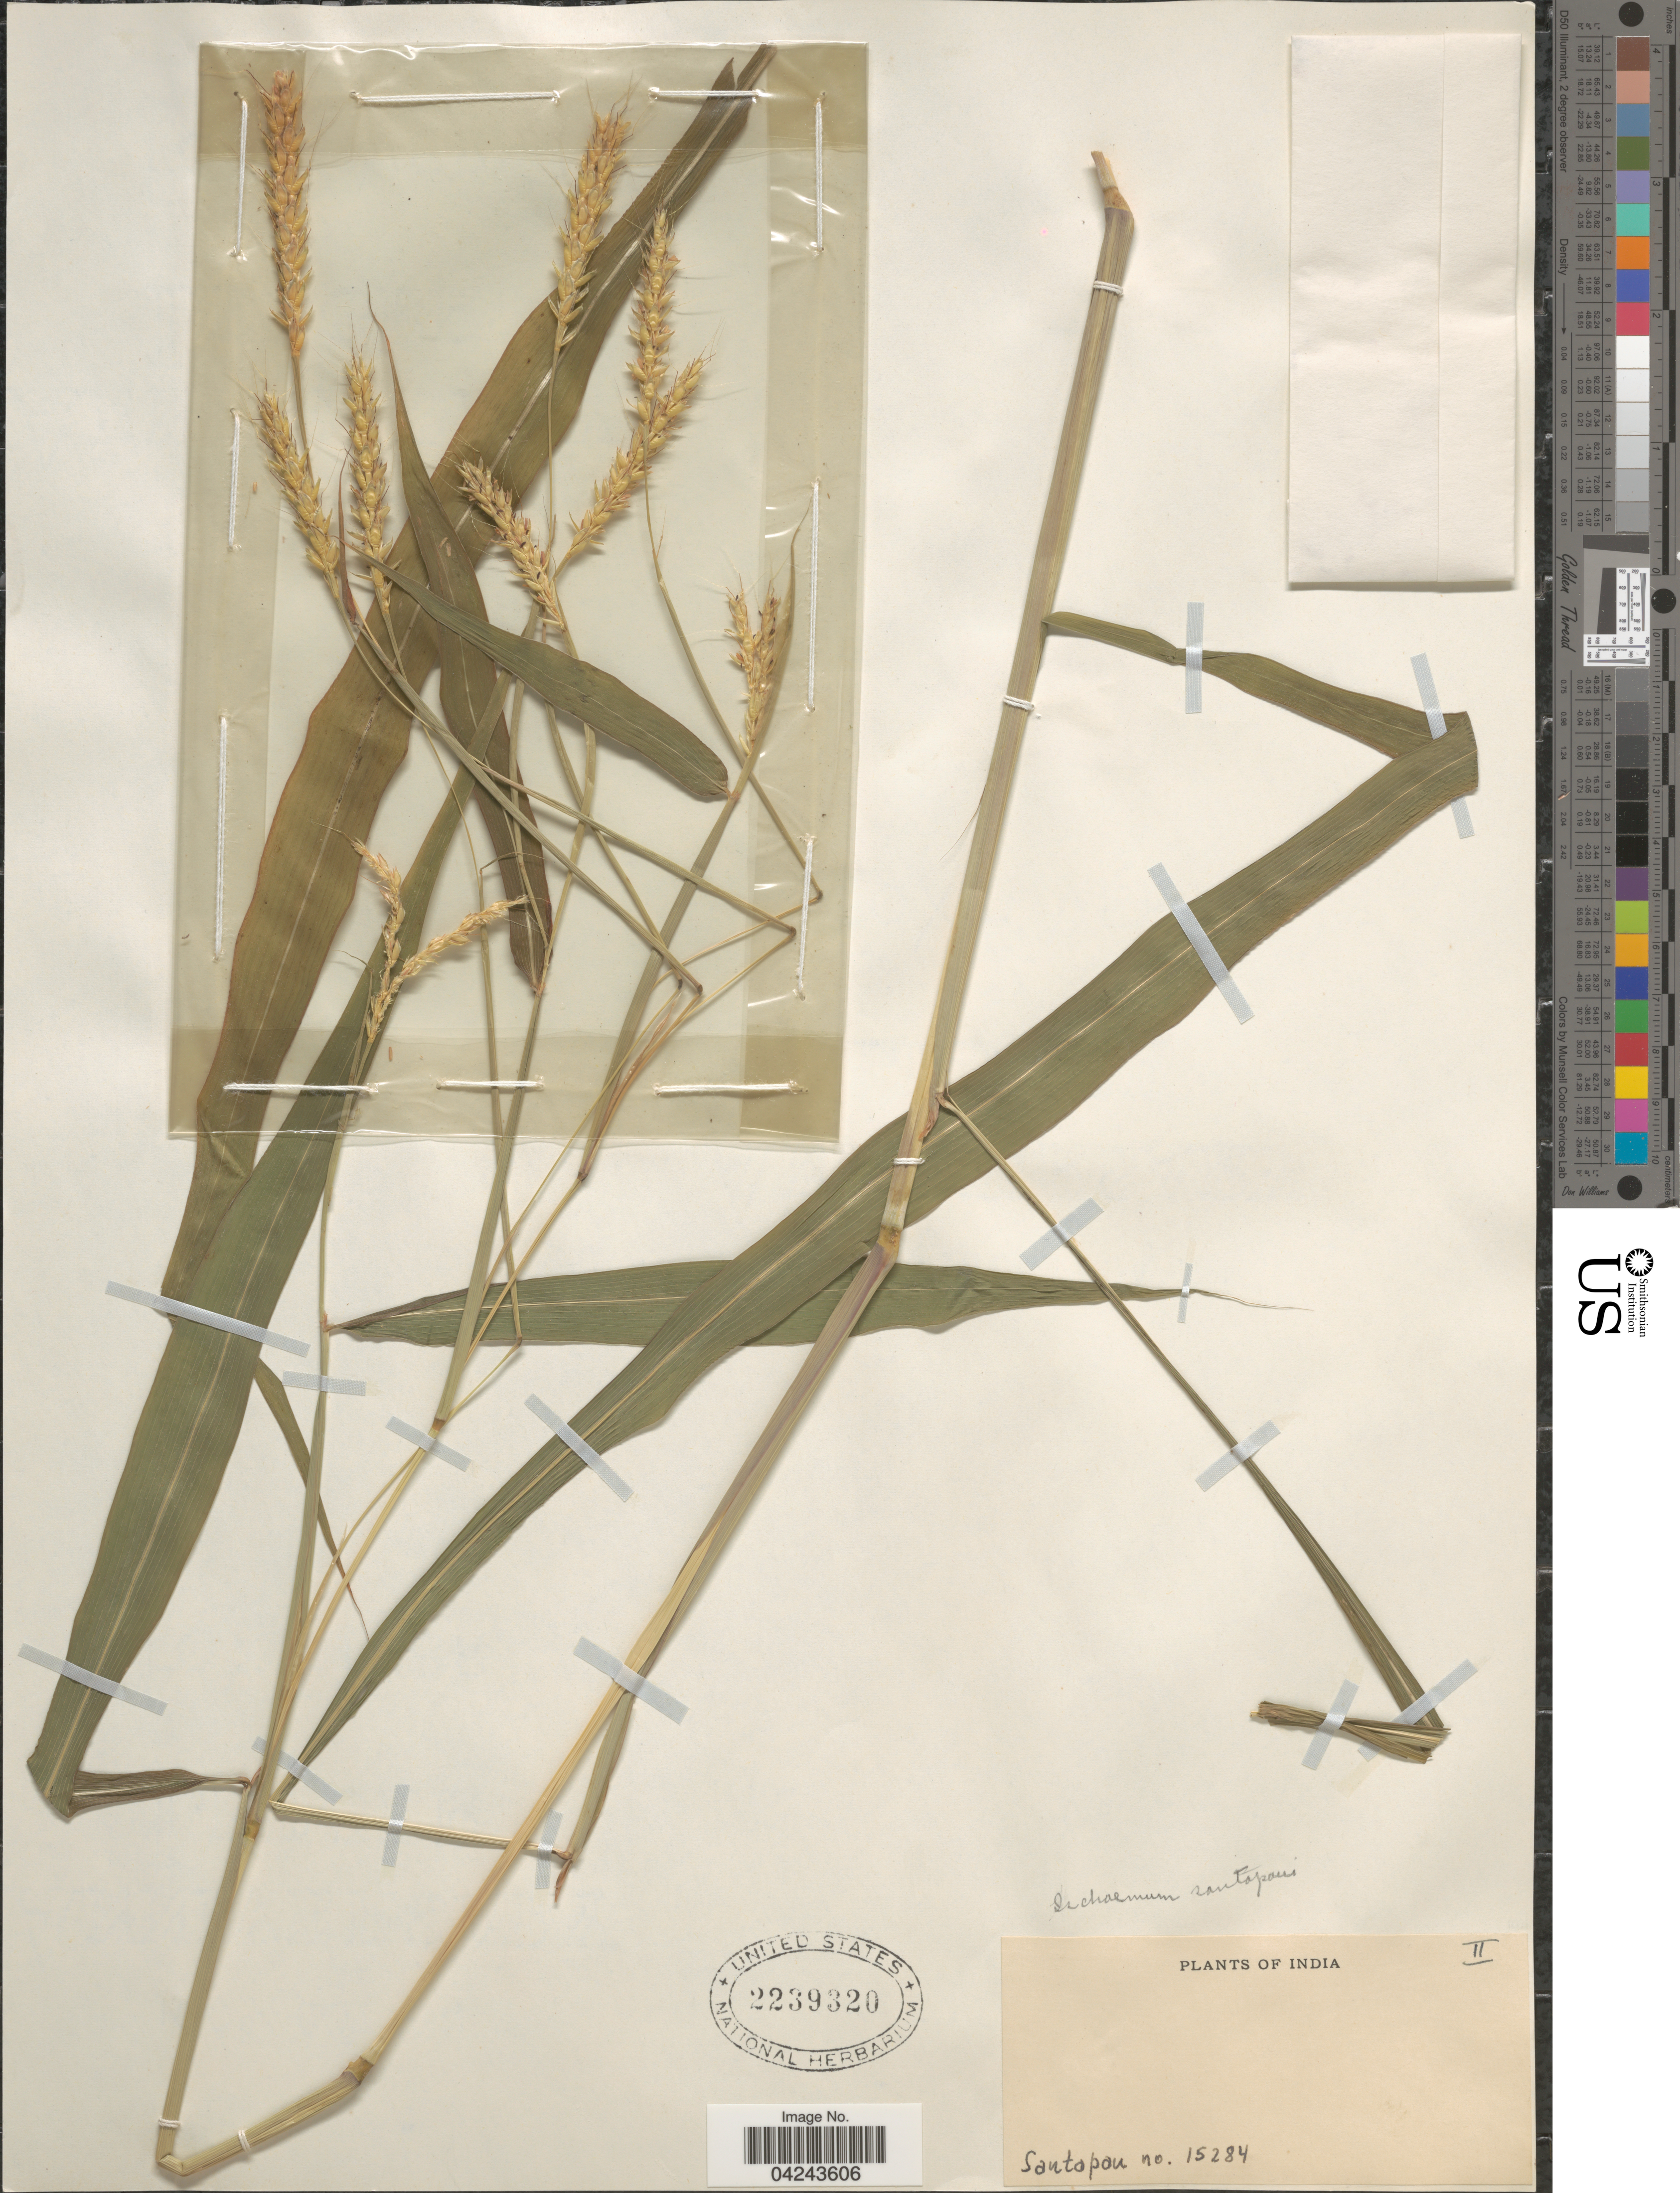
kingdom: Plantae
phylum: Tracheophyta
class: Liliopsida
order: Poales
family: Poaceae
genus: Ischaemum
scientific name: Ischaemum santapaui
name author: Bor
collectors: Santapau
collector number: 15284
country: India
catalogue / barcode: US 2239320